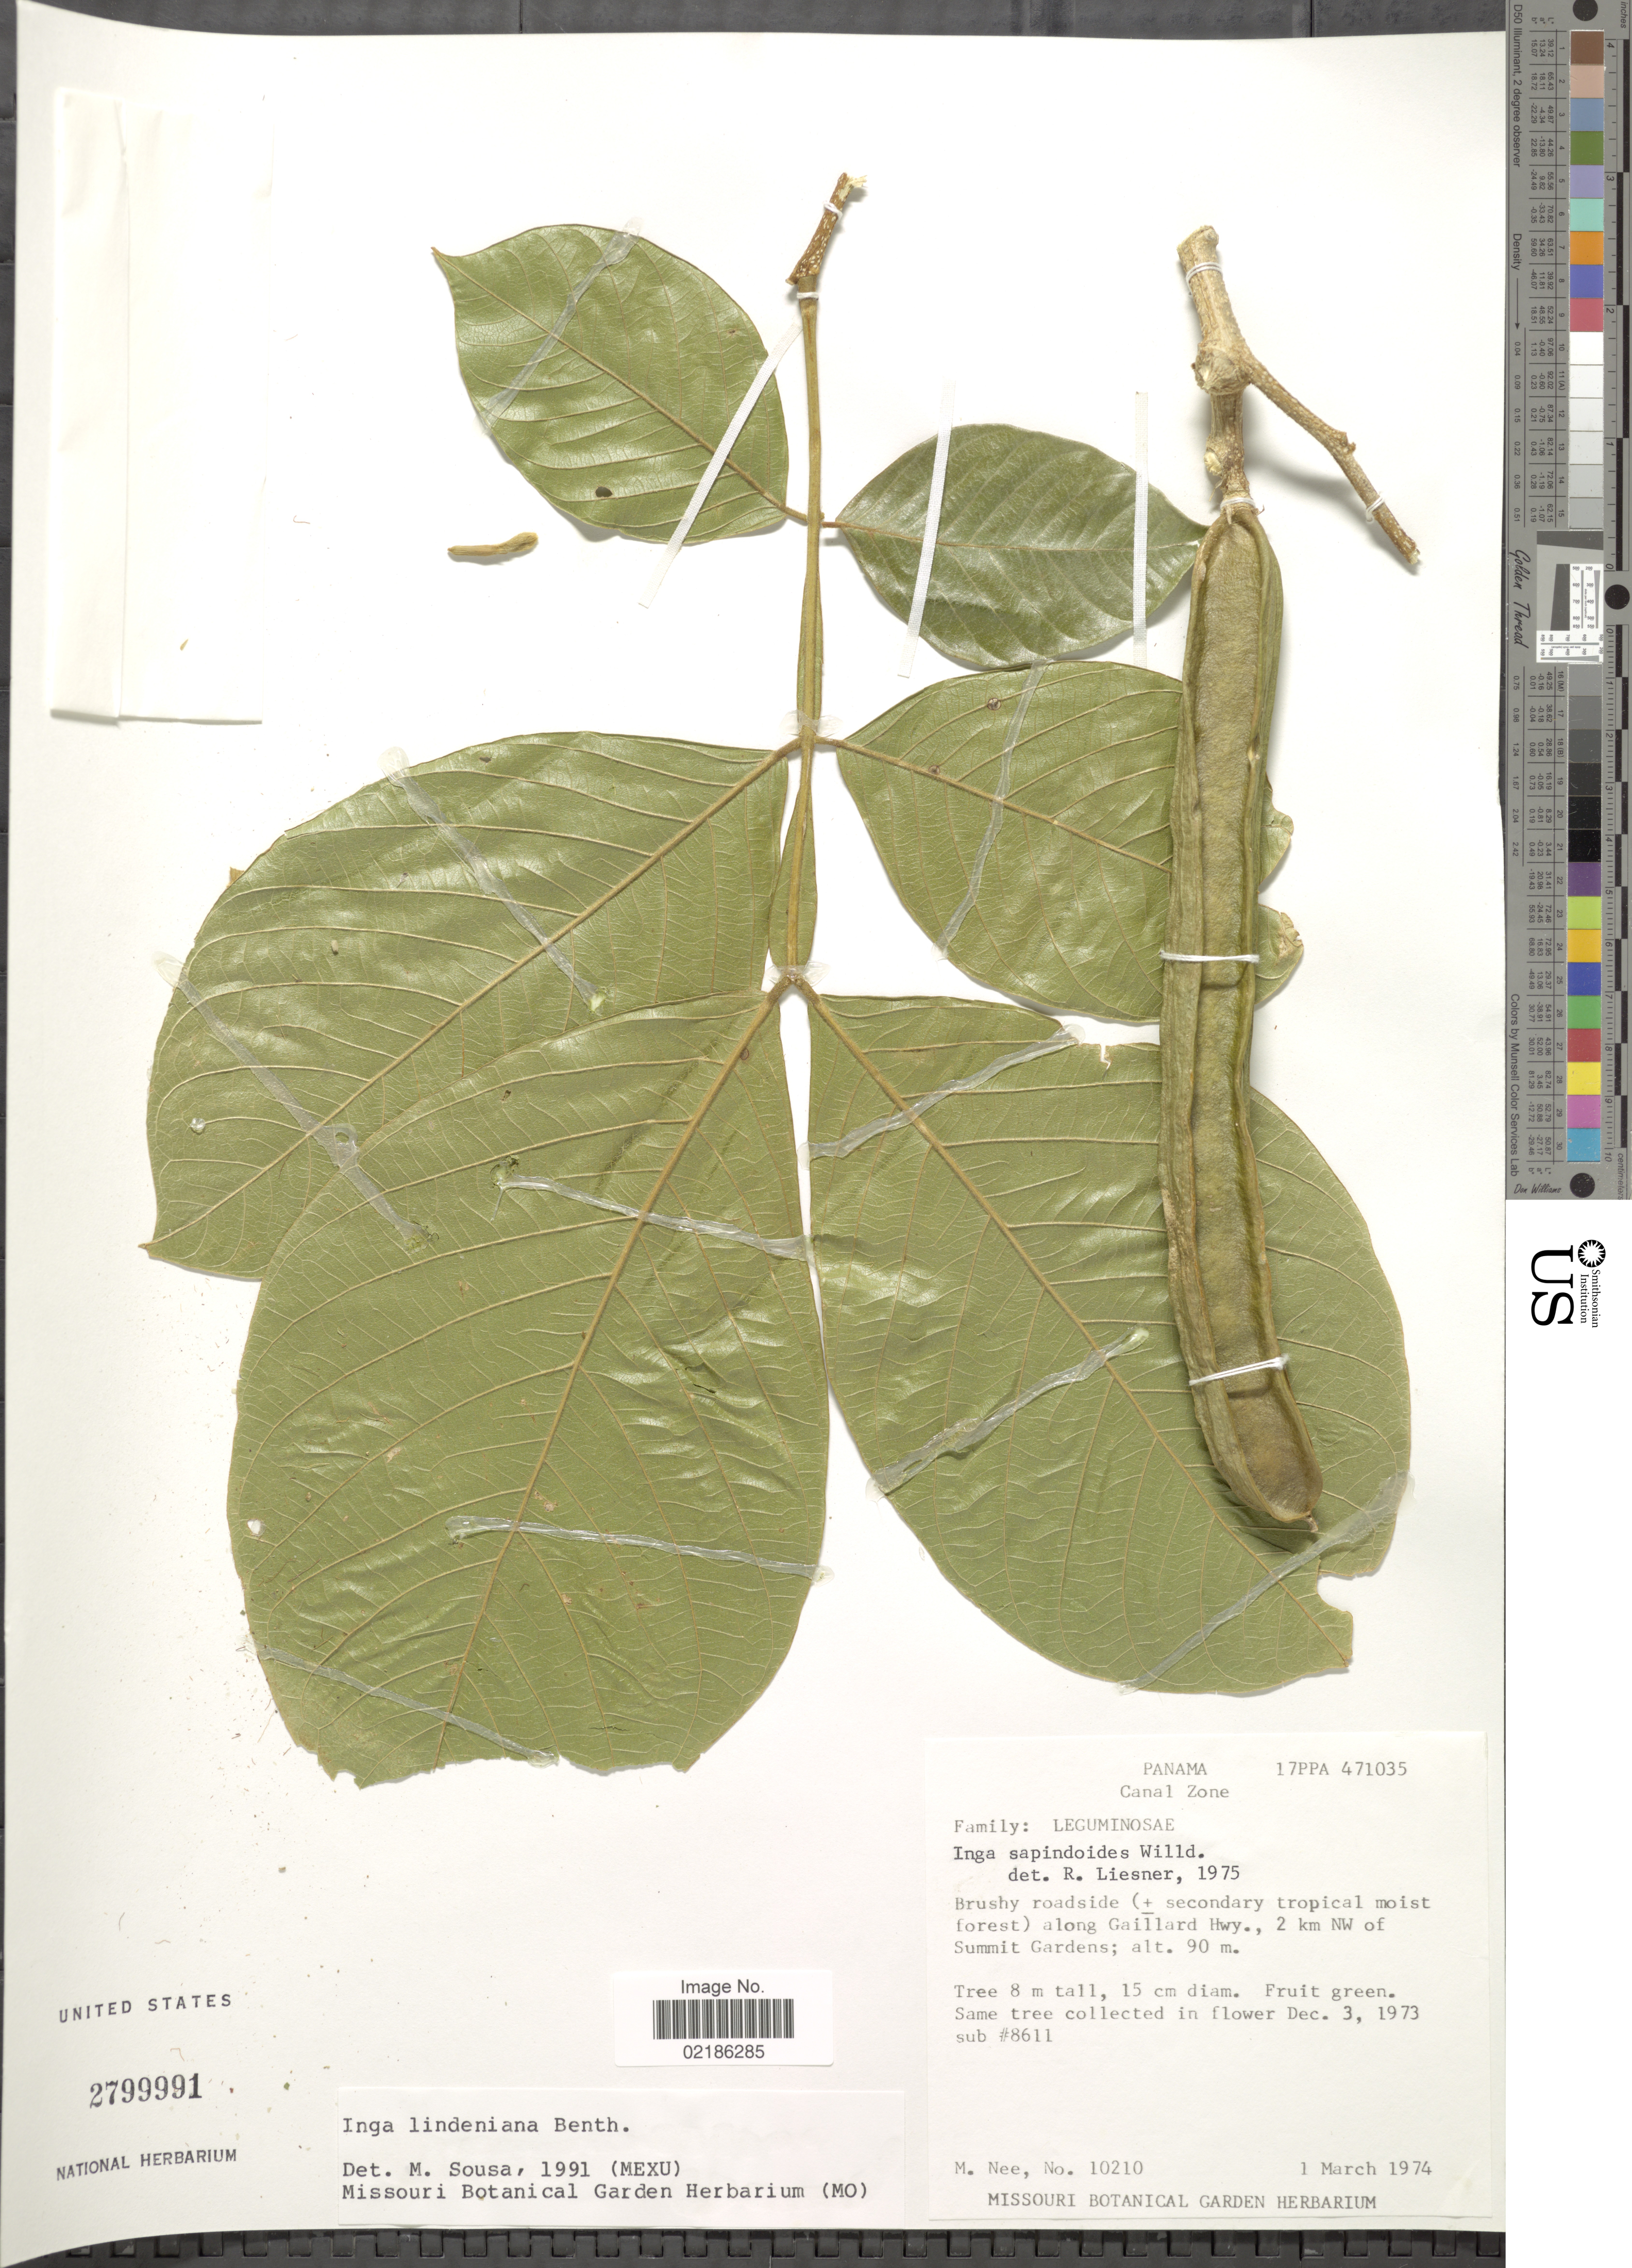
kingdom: Plantae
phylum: Tracheophyta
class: Magnoliopsida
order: Fabales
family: Fabaceae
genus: Inga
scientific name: Inga lindeniana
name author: Benth.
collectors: M. Nee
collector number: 10210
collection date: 1974-03-01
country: Panama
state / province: Colón / Panamá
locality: Canal Zone, along Gaillard Hwy, 2 km NW of Summit Gardens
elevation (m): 90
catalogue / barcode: US 2799991